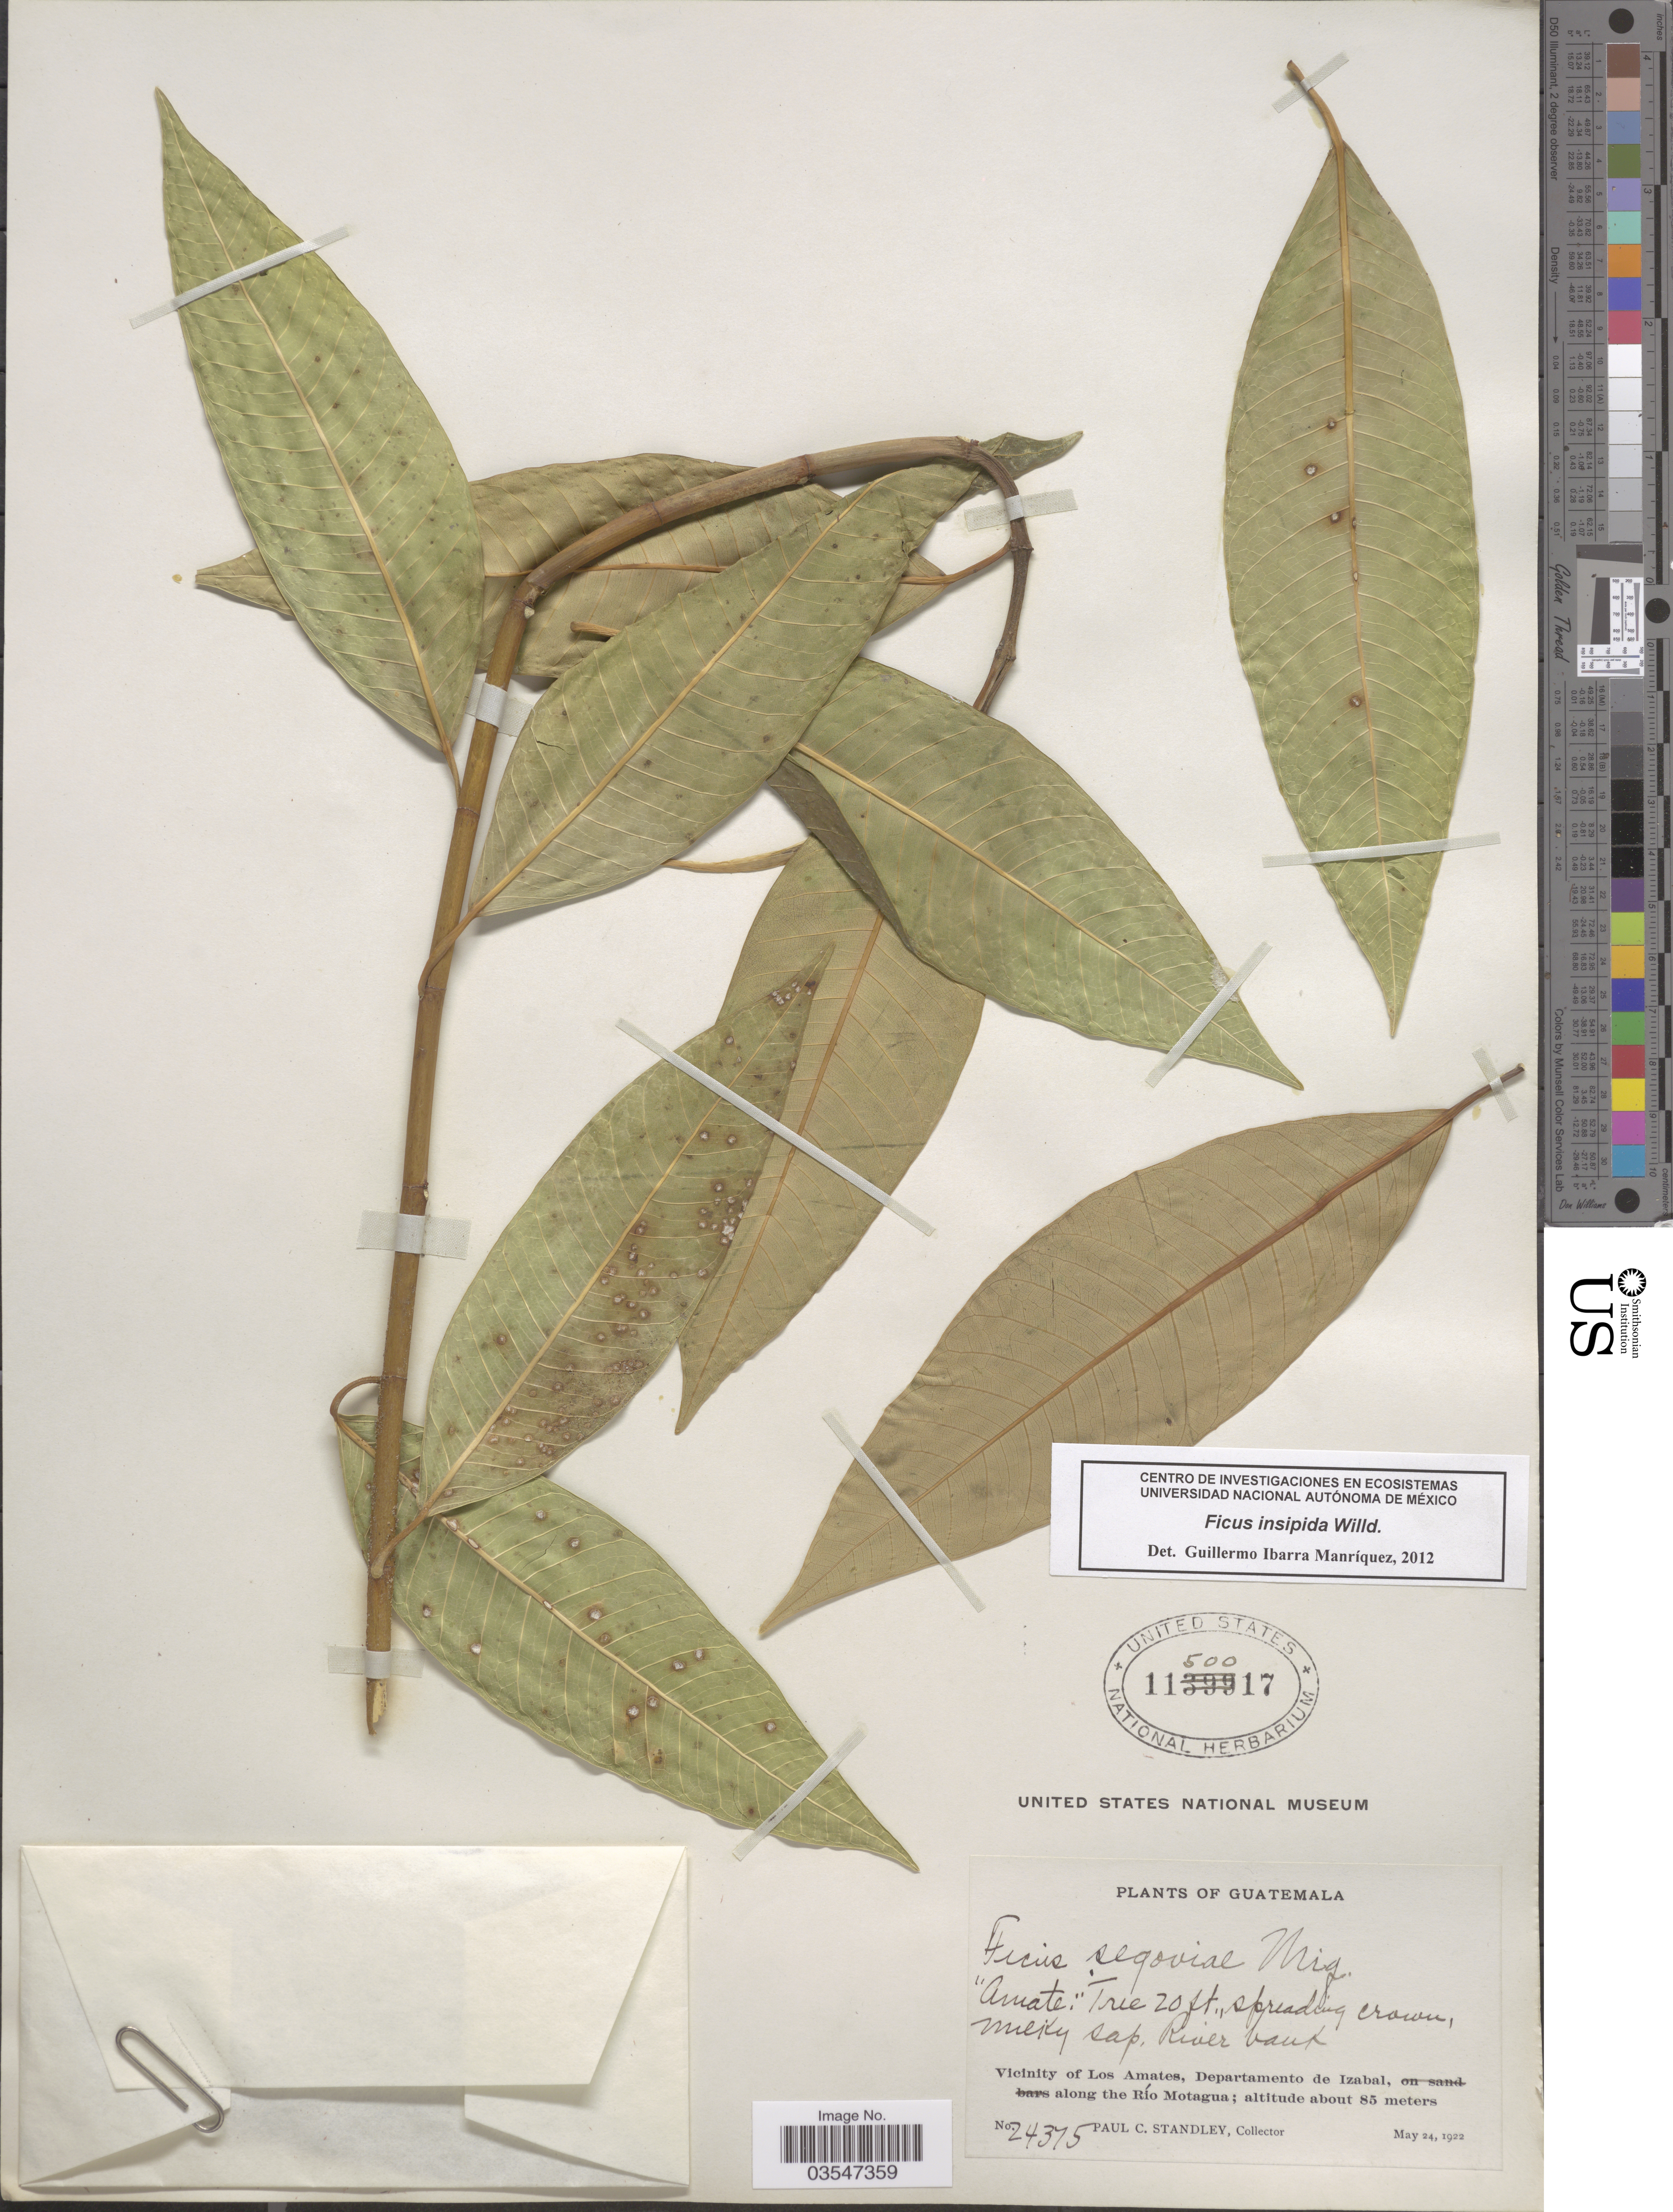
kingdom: Plantae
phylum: Tracheophyta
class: Magnoliopsida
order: Rosales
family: Moraceae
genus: Ficus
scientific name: Ficus insipida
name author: Willd.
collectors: P. C. Standley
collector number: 24375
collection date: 1922-05-24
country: Guatemala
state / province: Izabal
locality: Vicinity of Los Amates, Departamento de Izabal, along the Río Motagua.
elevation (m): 85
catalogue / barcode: US 1150017